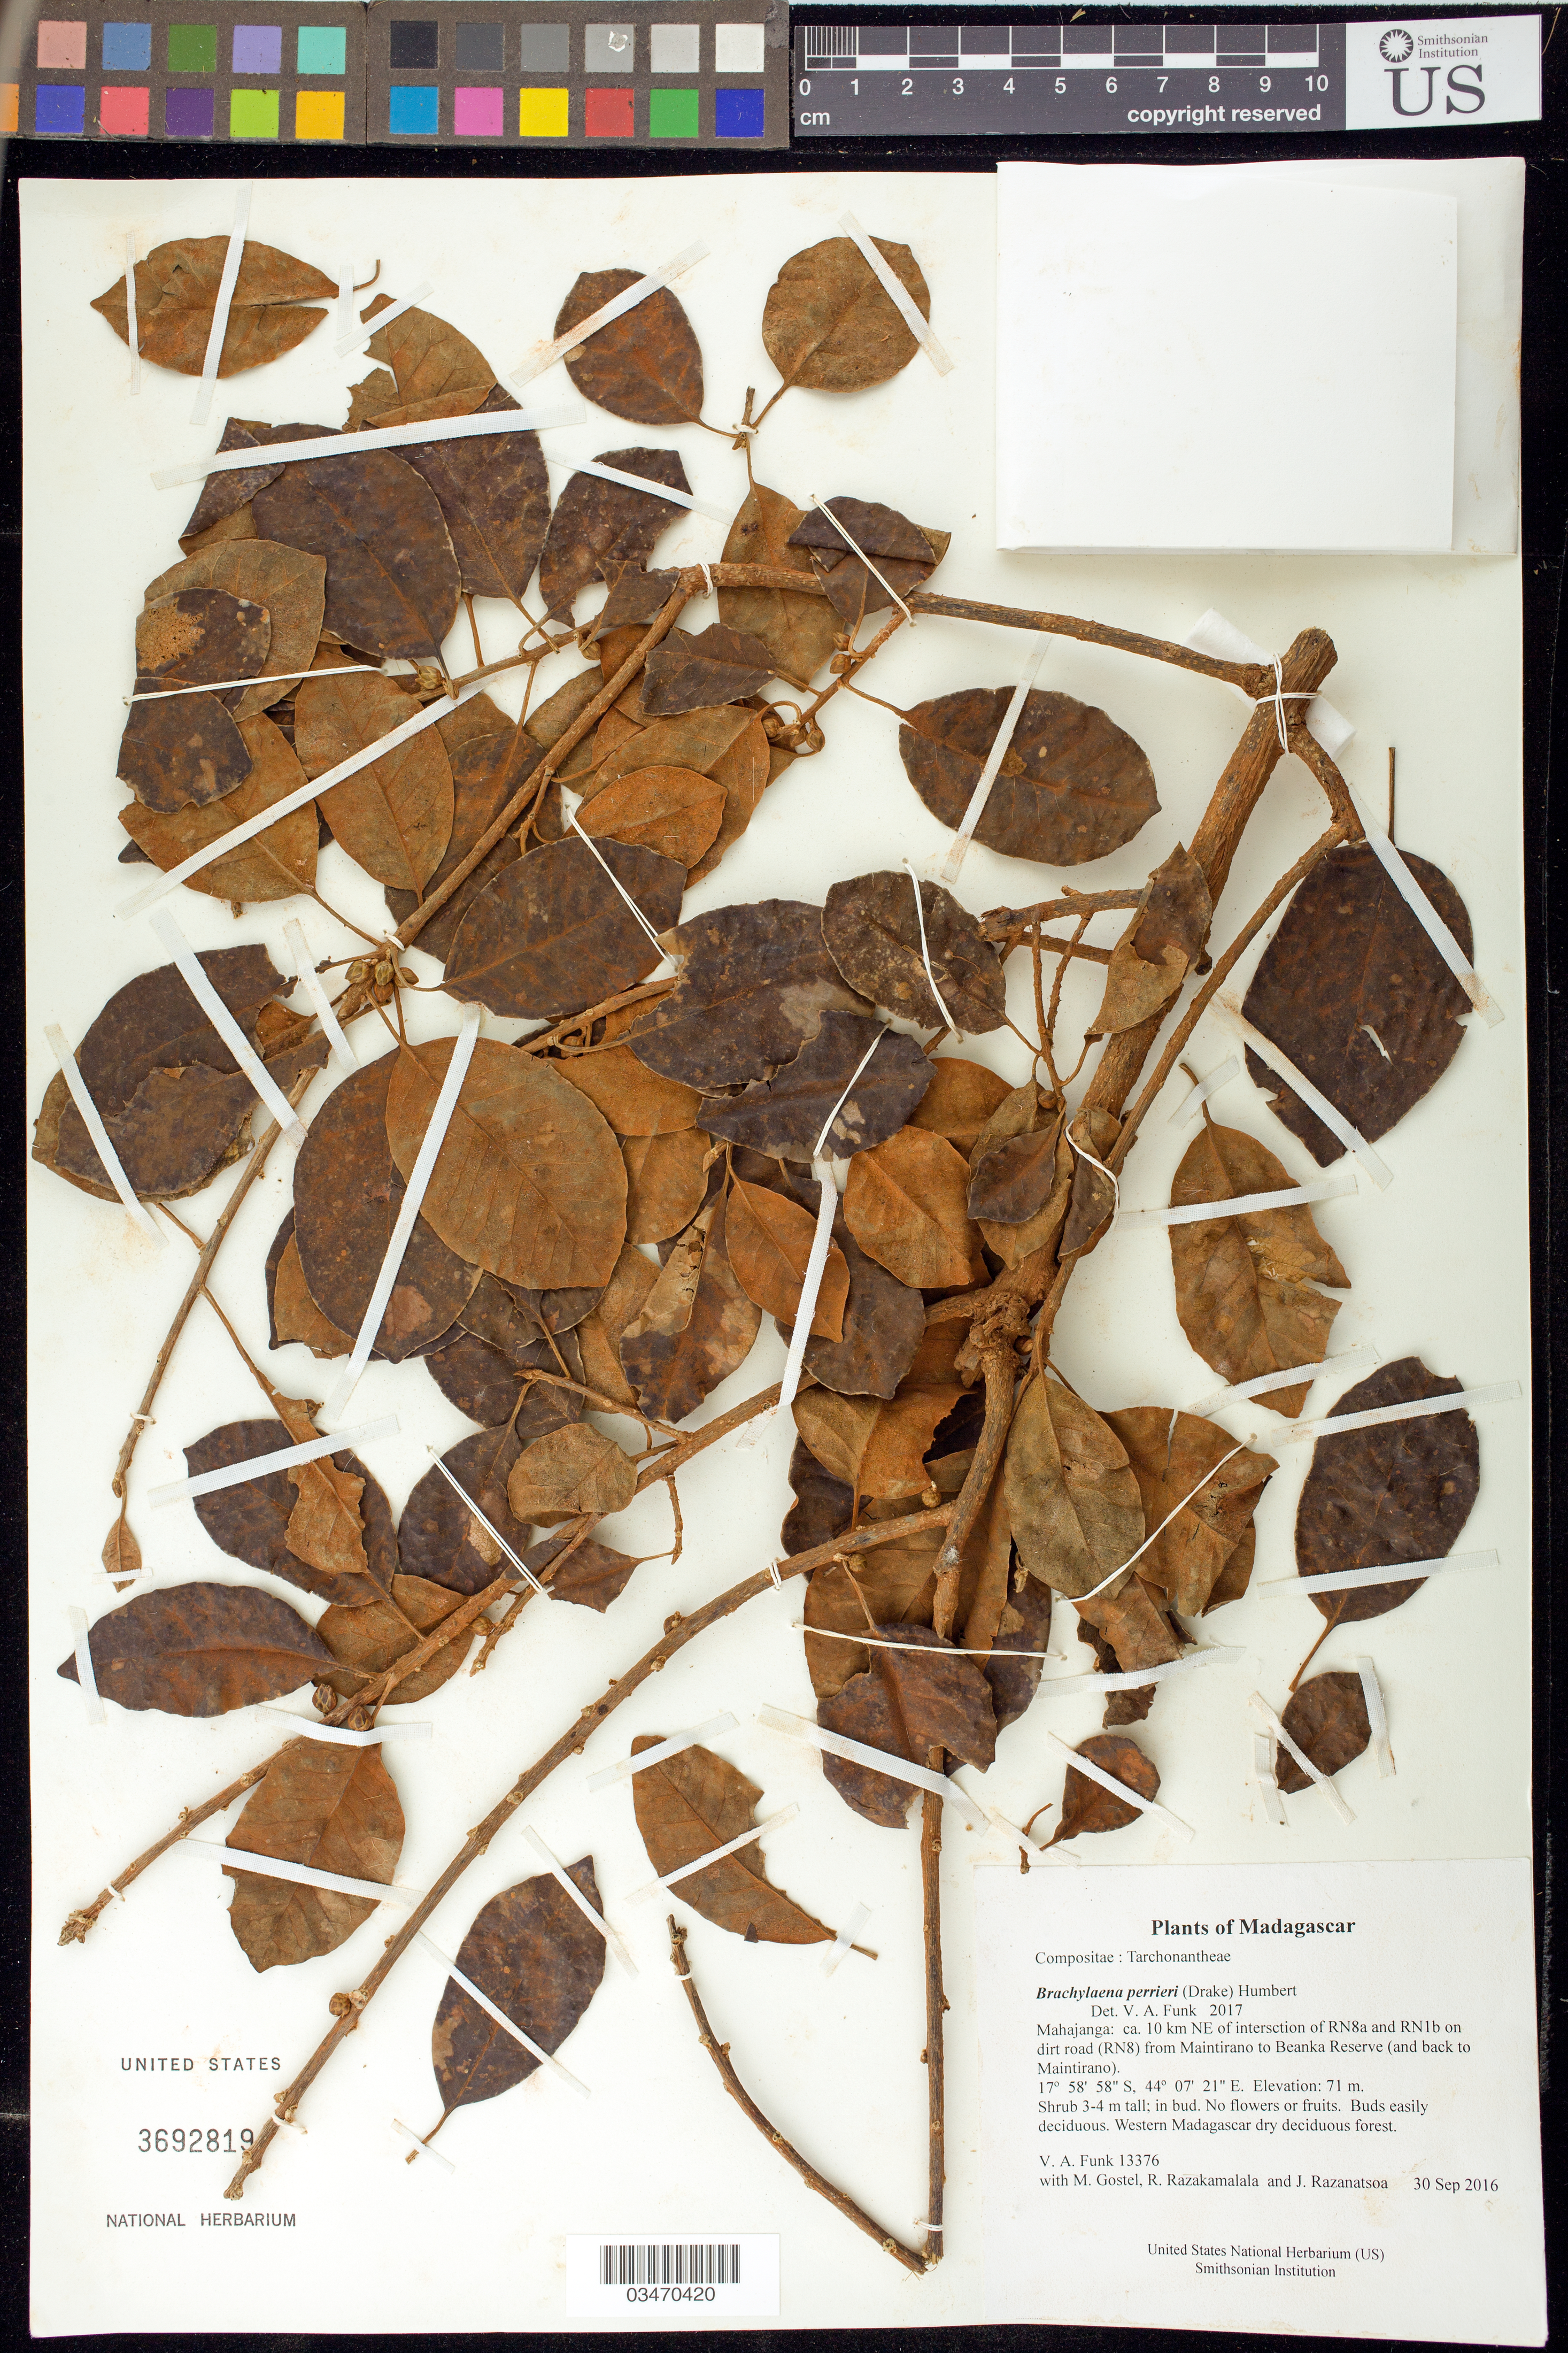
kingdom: Plantae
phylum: Tracheophyta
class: Magnoliopsida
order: Asterales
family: Asteraceae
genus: Brachylaena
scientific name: Brachylaena perrieri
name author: (Drake) Humbert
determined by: Funk, Vicki A., (BOT), Smithsonian Institution - National Museum of Natural History (UNITED STATES)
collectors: M. R. Gostel, R. Razakamalala & J. Razanatsoa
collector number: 13376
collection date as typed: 30 Sep 2016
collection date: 2016-09-30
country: Madagascar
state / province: Melaky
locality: ca. 10 km NE of intersction of RN8a and RN1b on dirt road (RN8) from Maintirano to Beanka Reserve (and back to Maintirano)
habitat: Western Madagascar dry deciduous forest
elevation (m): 71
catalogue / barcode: US 3692819